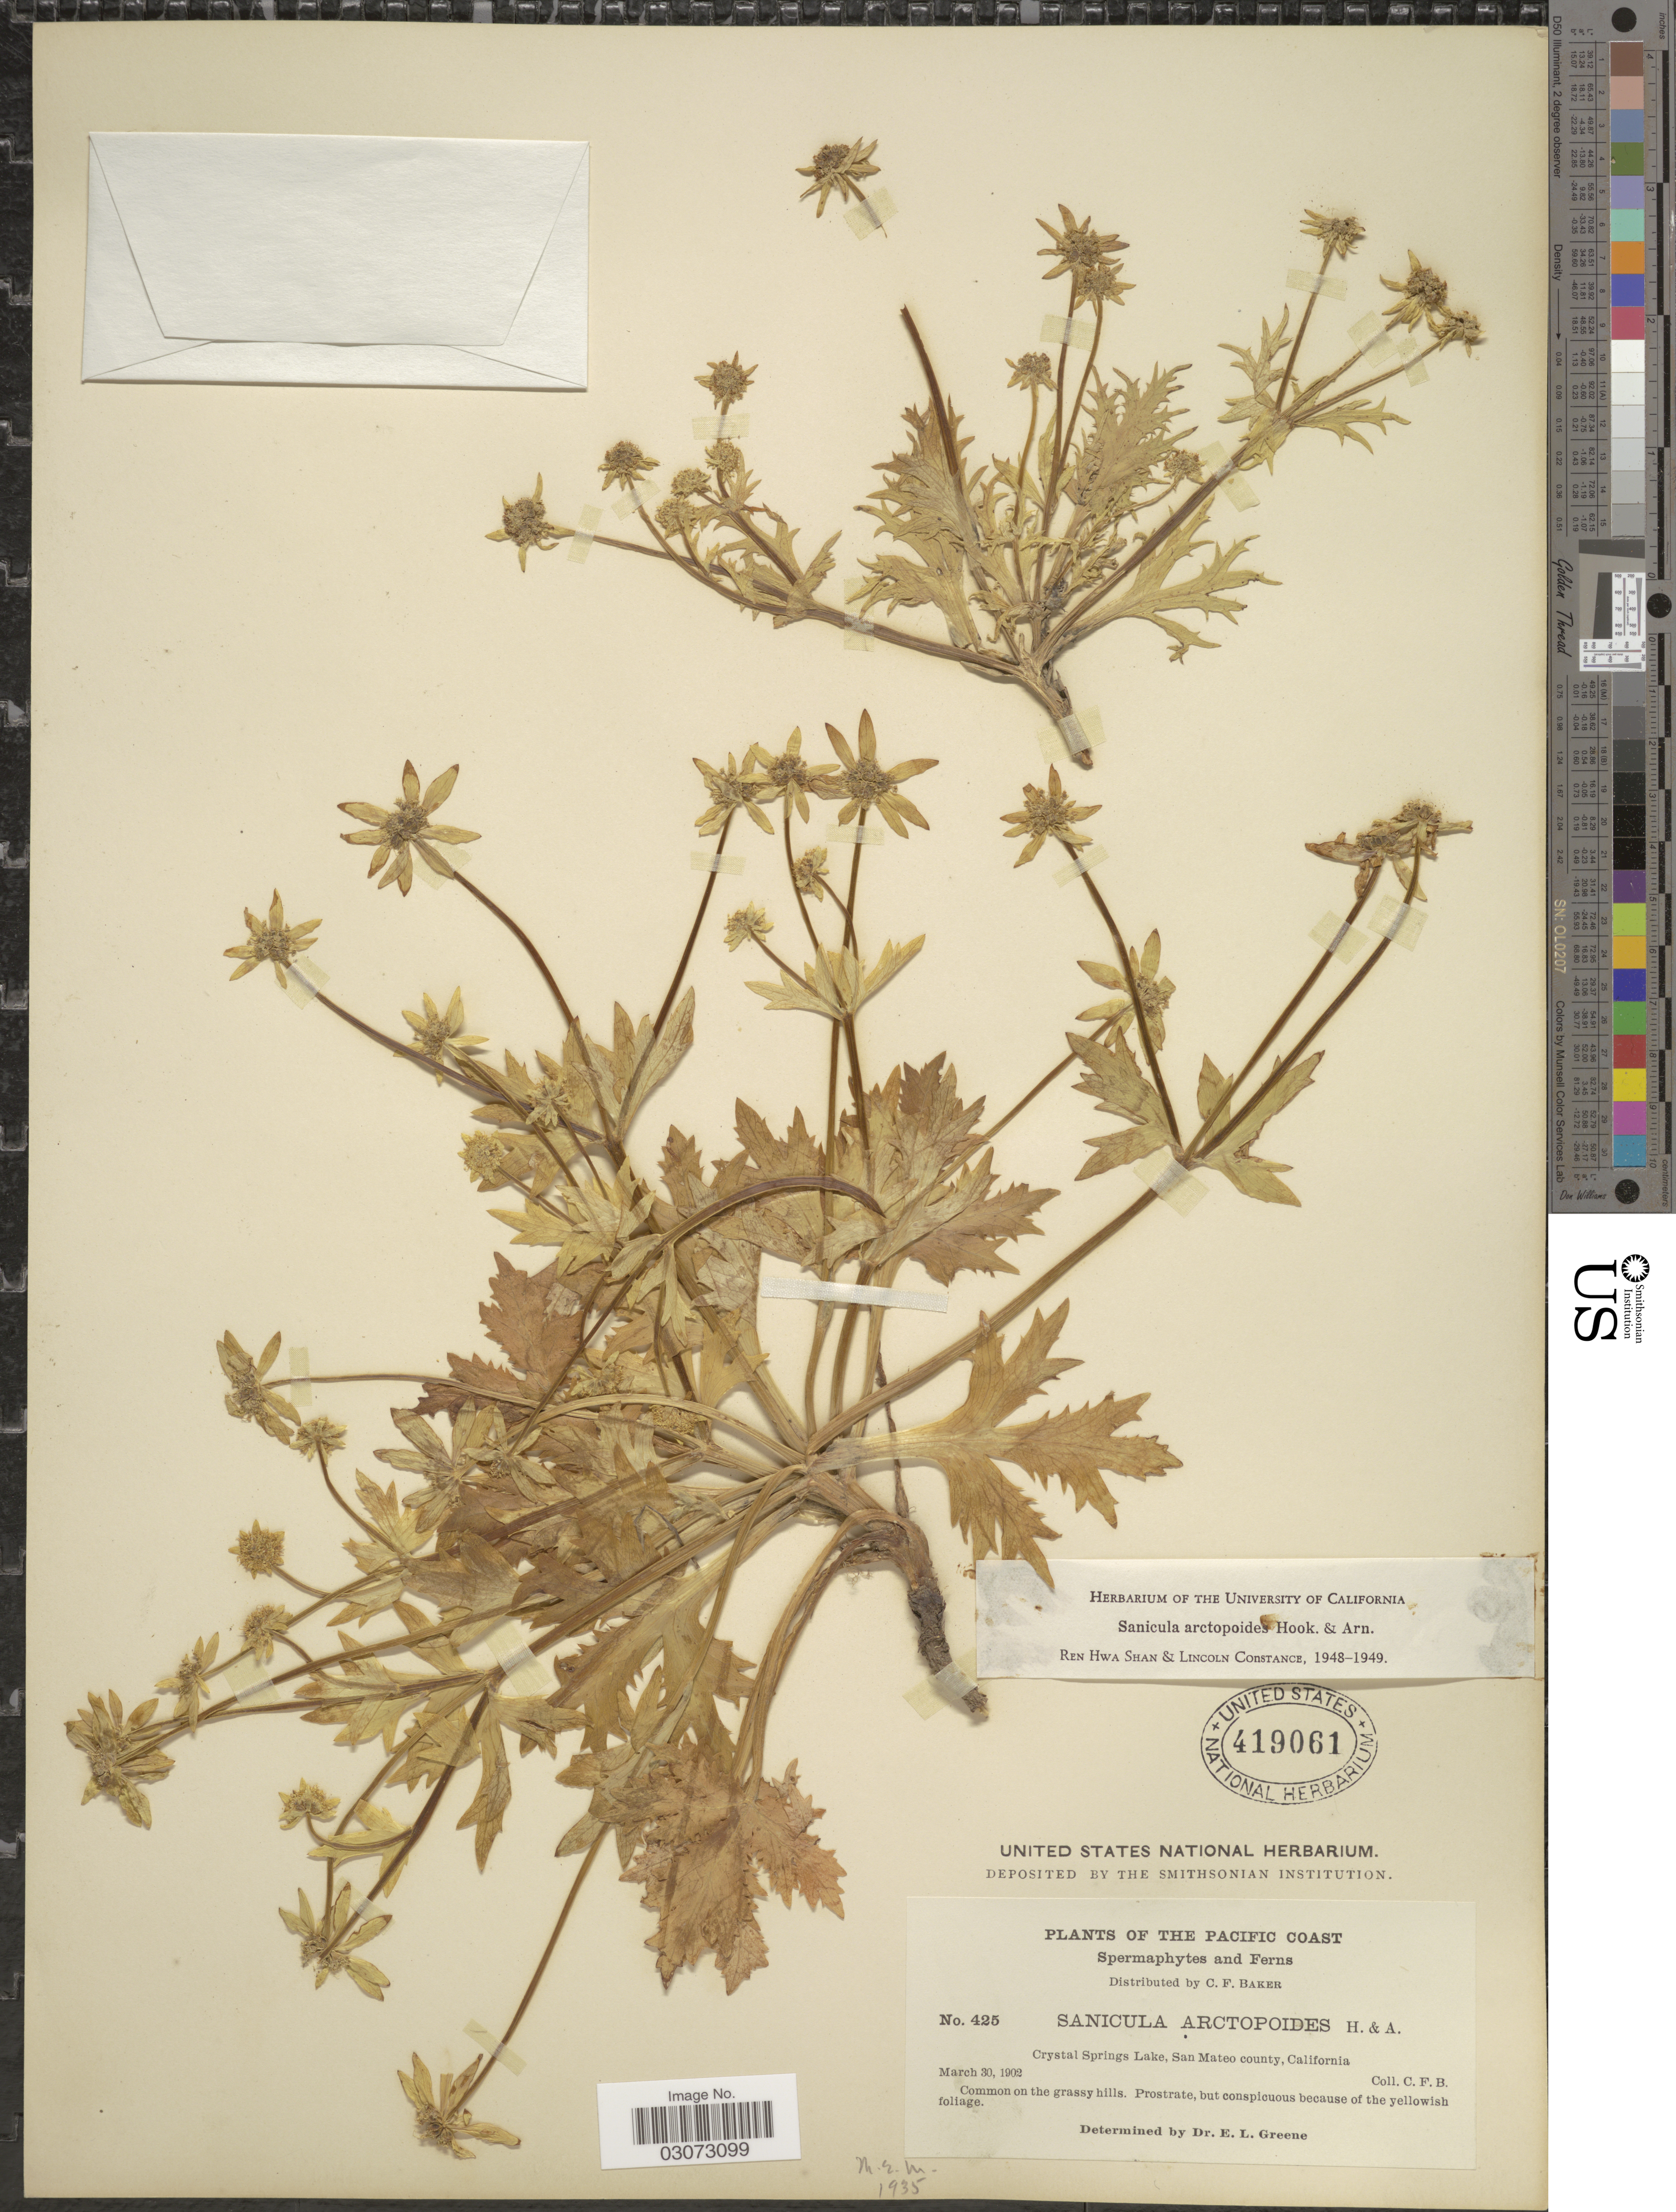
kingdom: Plantae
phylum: Tracheophyta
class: Magnoliopsida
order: Apiales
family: Apiaceae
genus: Sanicula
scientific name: Sanicula arctopoides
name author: Hook. & Arn.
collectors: C. F. Baker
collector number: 425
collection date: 1902-03-30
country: United States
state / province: California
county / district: San Mateo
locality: The Pacific Coast. Crystal Springs Lake, San Mateo county.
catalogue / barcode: US 419061